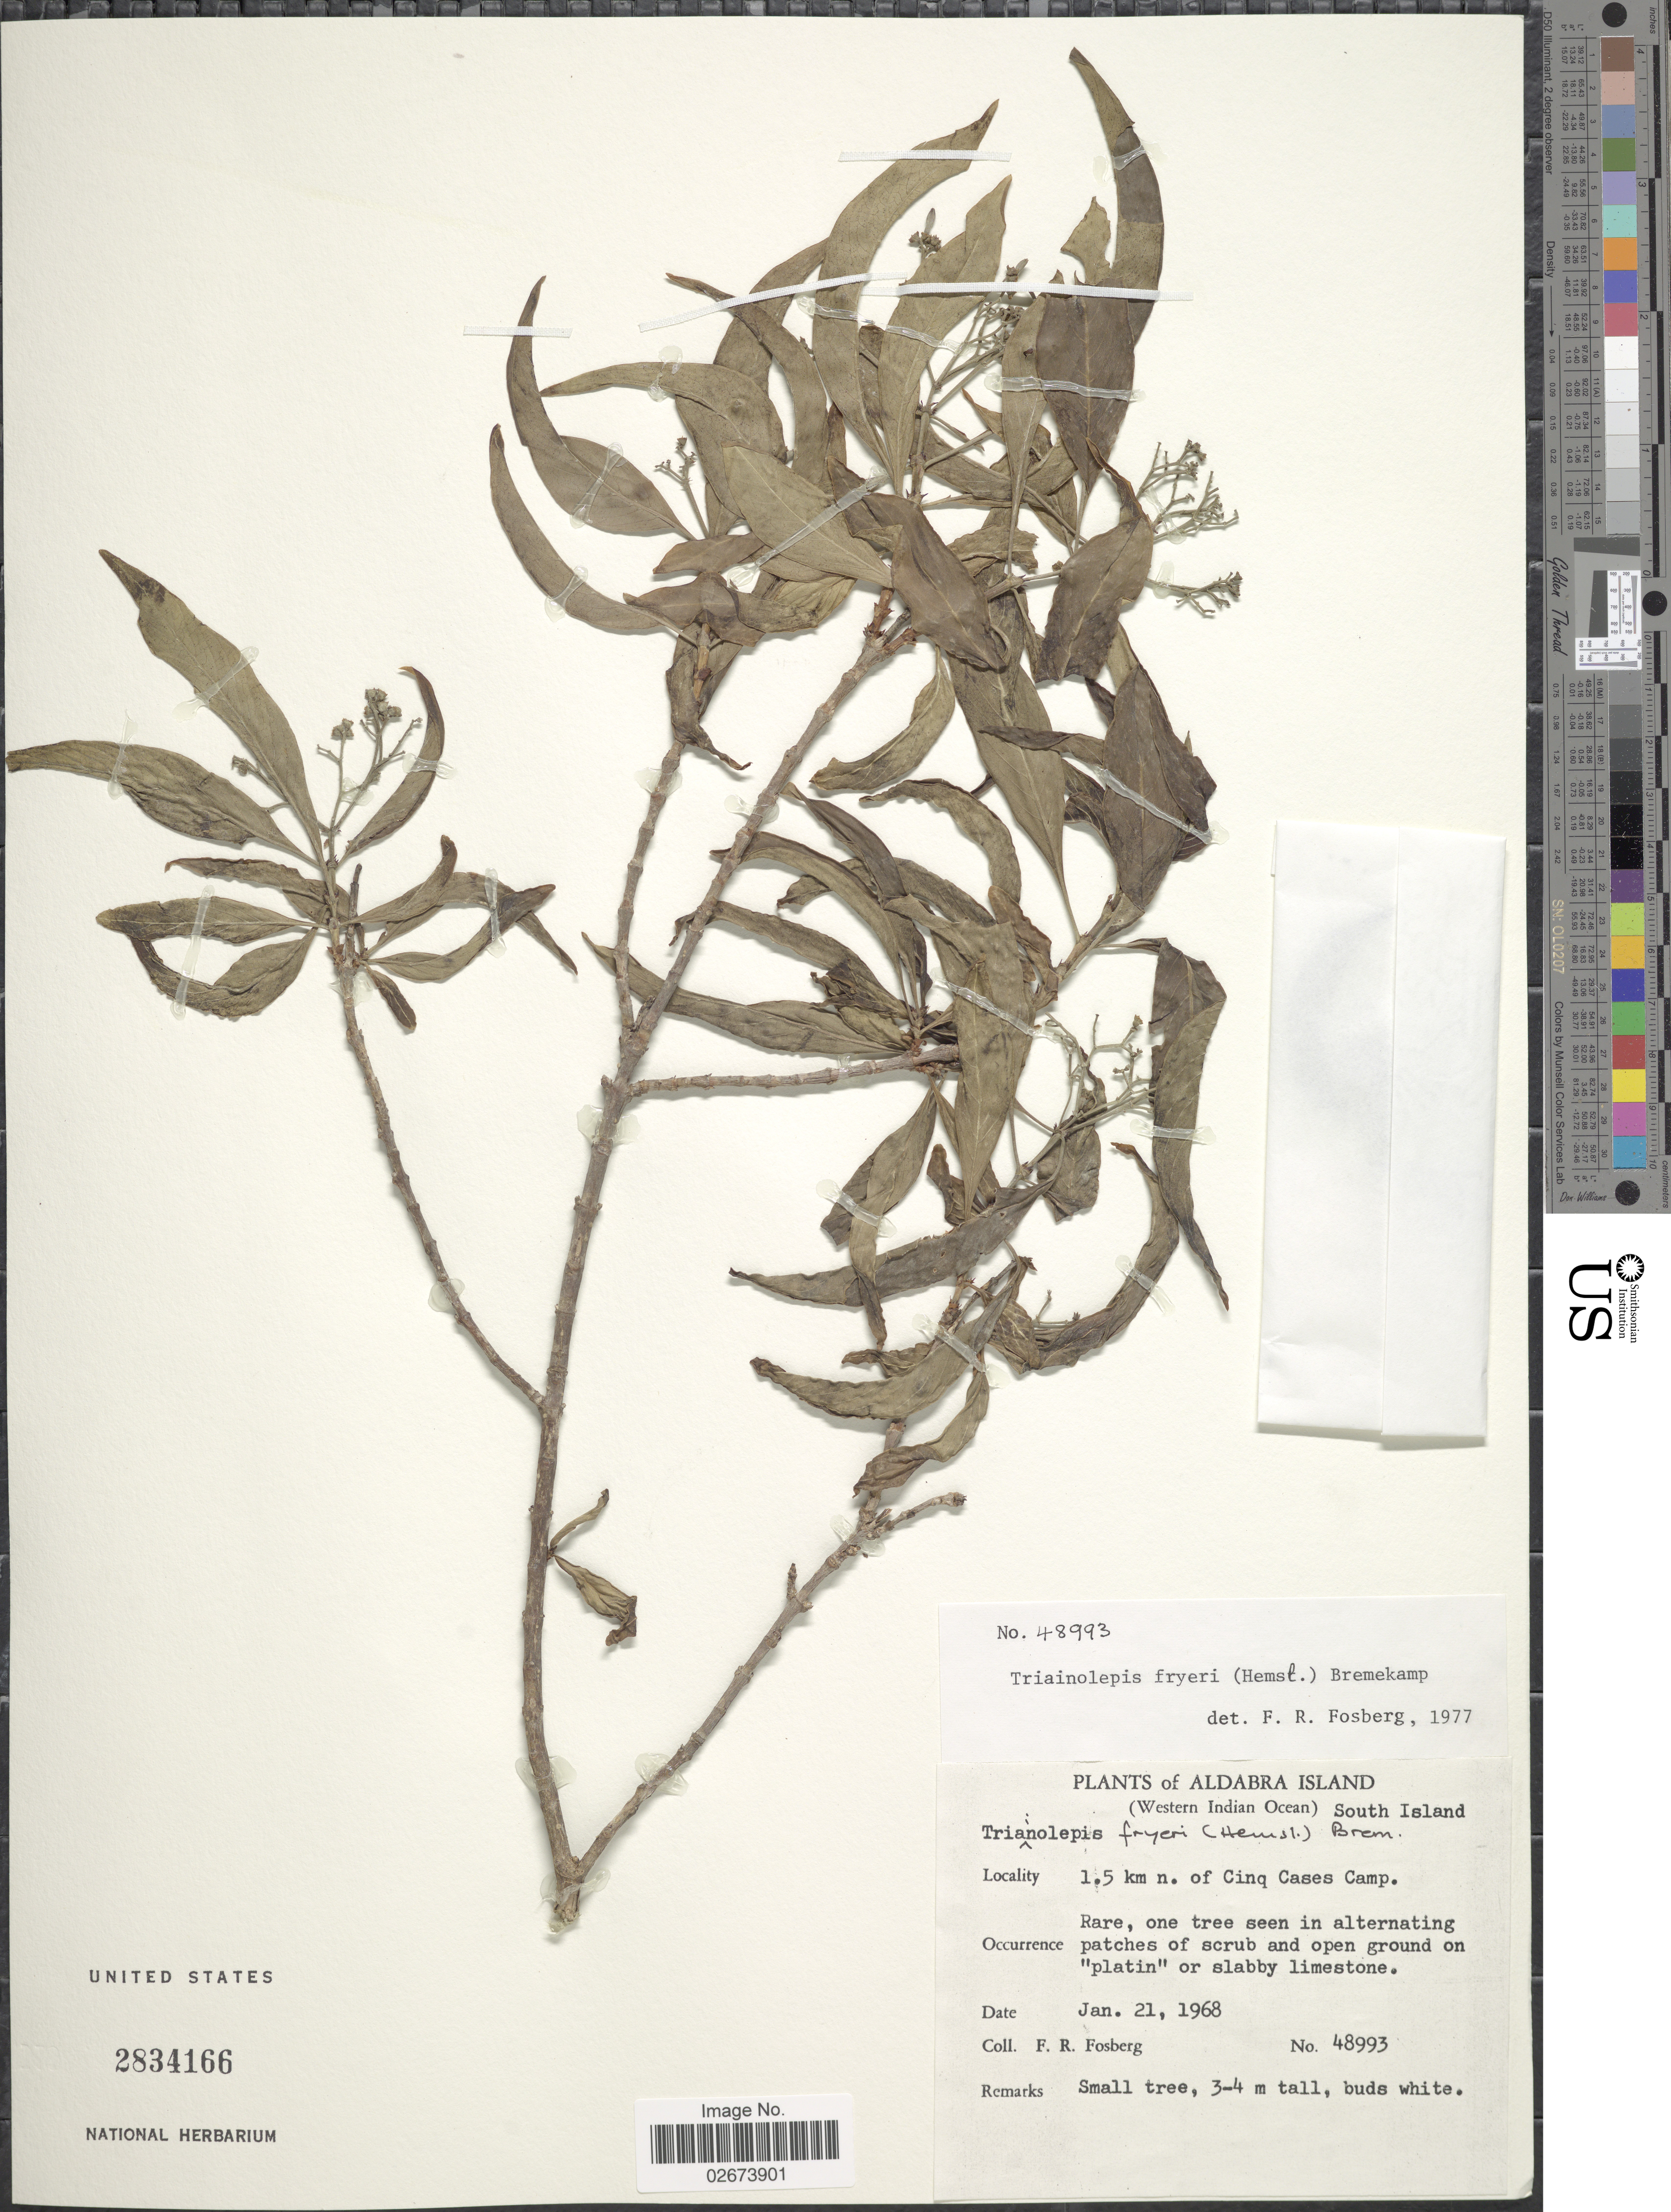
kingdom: Plantae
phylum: Tracheophyta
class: Magnoliopsida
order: Gentianales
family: Rubiaceae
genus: Triainolepis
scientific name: Triainolepis fryeri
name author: (Hemsl.) Bremek.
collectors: F. R. Fosberg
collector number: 48993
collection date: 1968-01-21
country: Seychelles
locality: Aldabra Island. (Western Indian Ocean) South Island. 1.5 km n. of Cinq Cases Camp.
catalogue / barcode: US 2834166